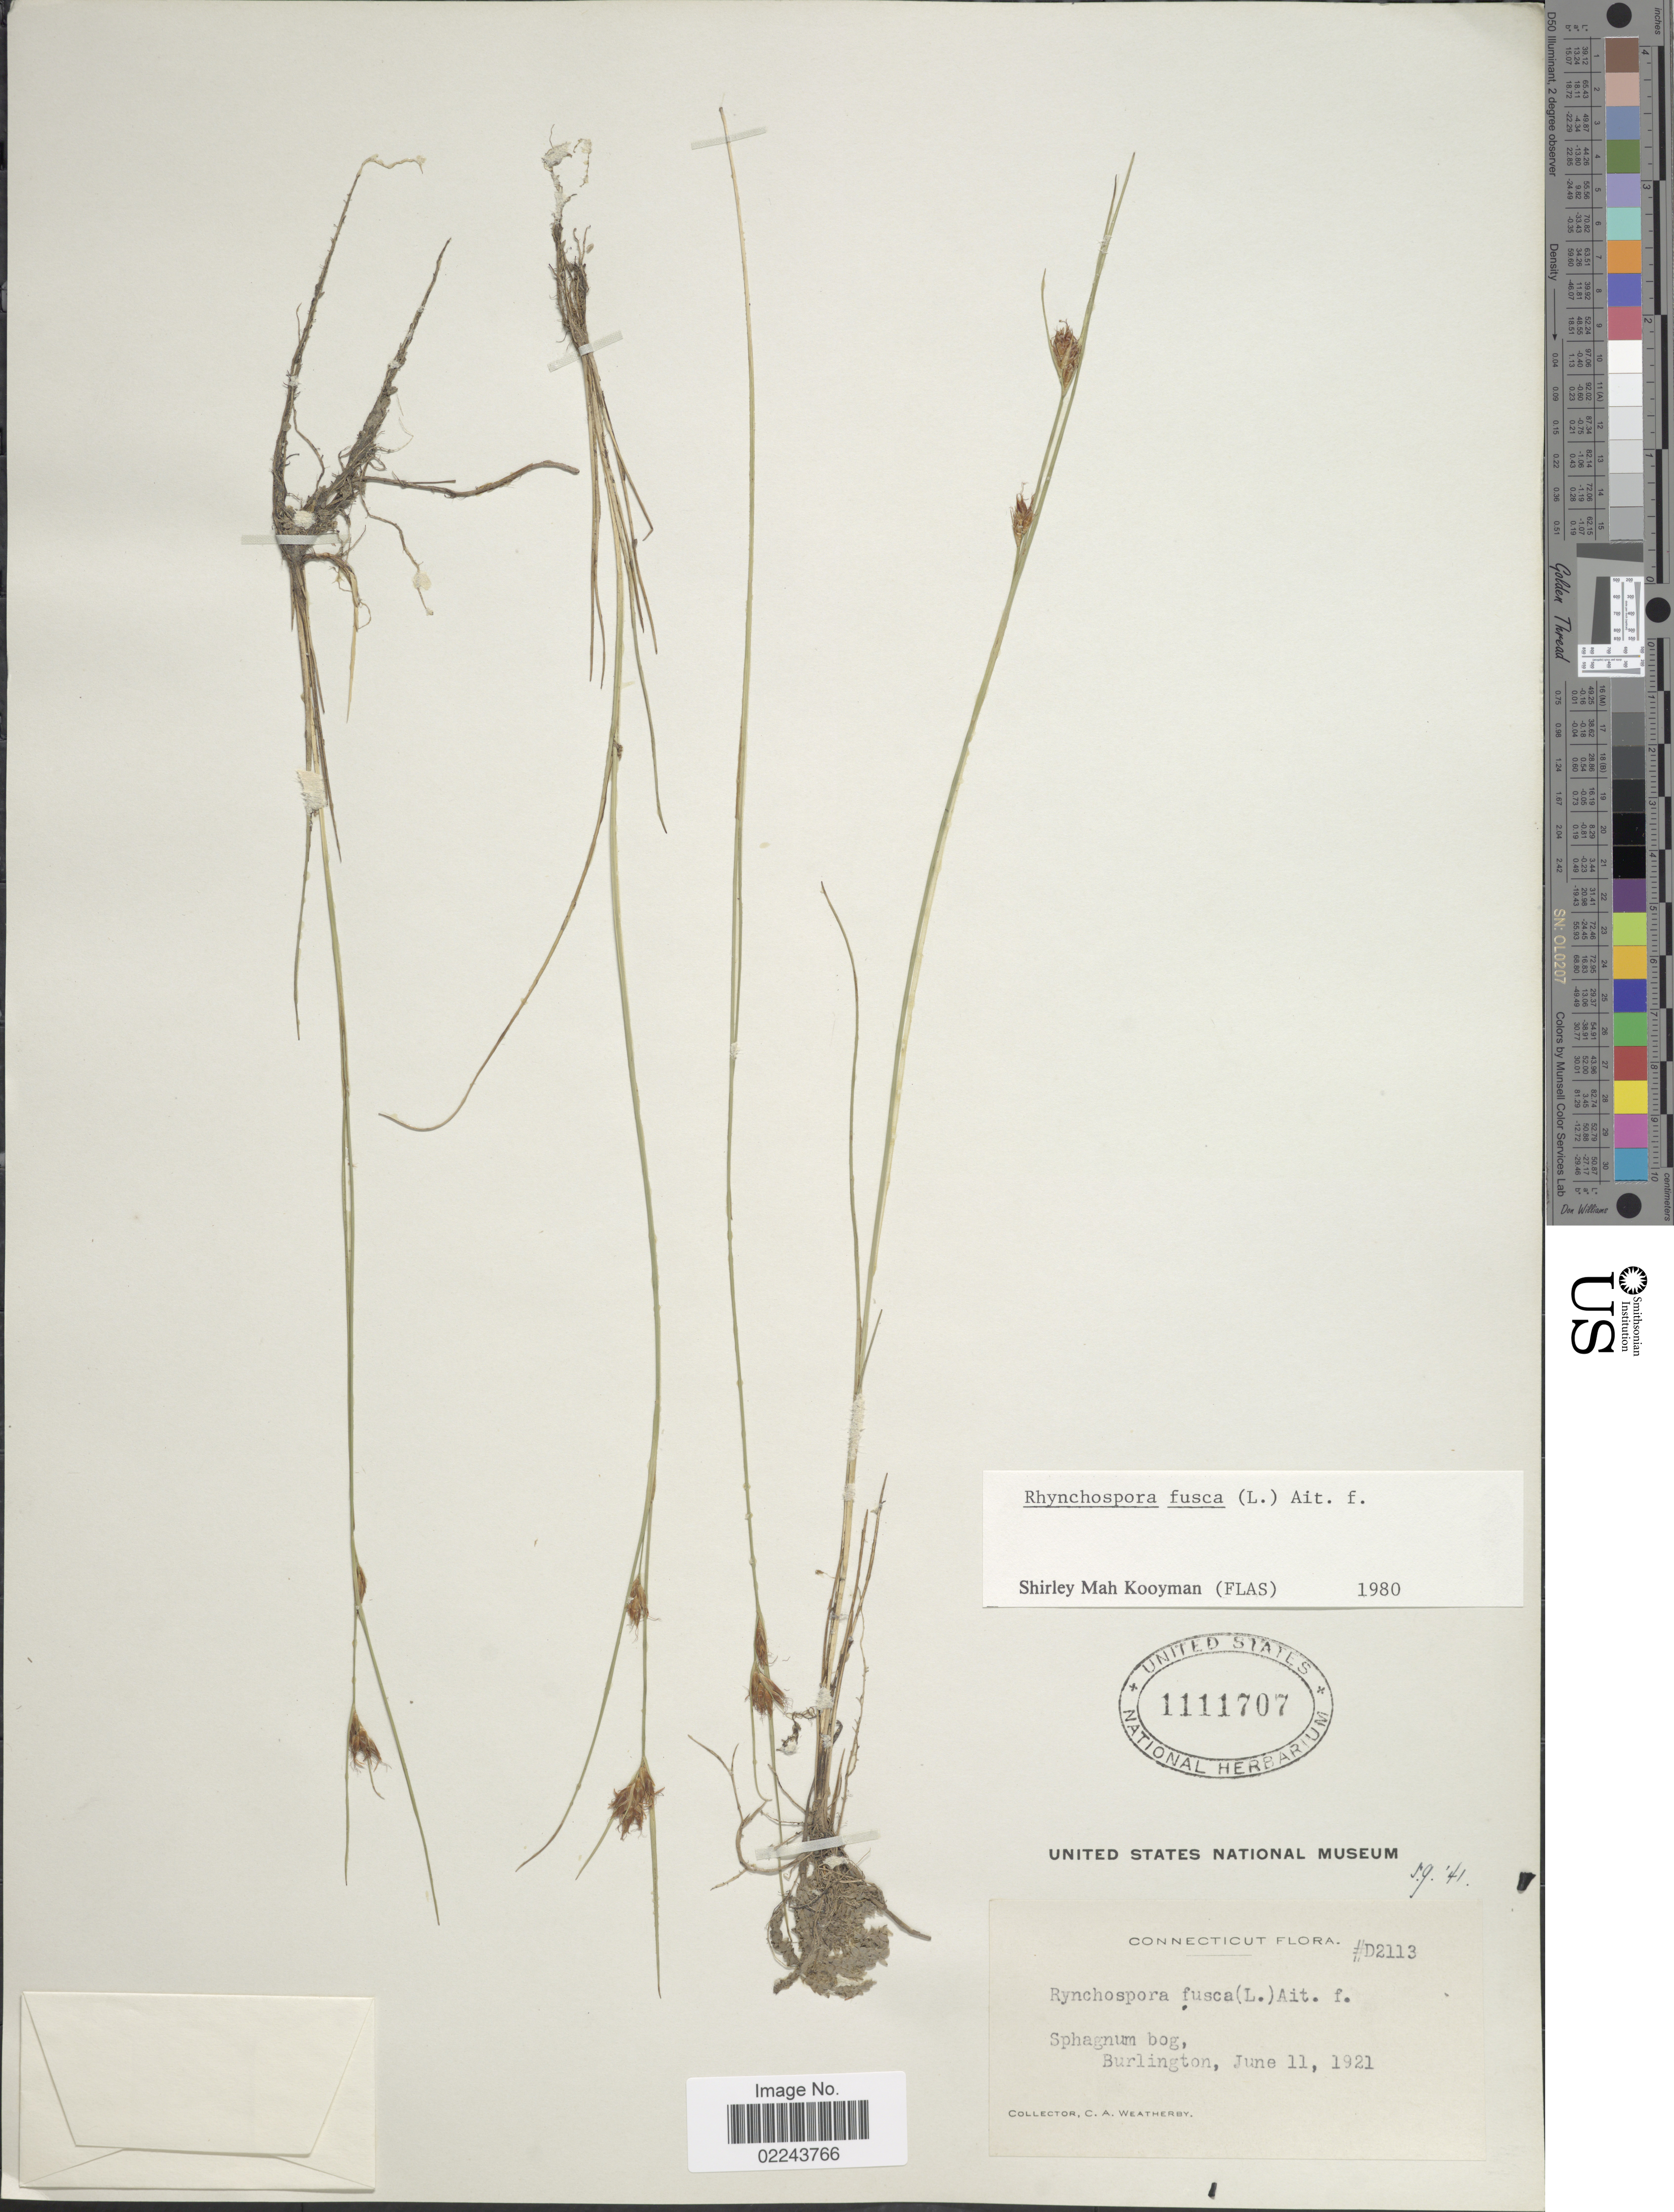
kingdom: Plantae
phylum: Tracheophyta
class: Liliopsida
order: Poales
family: Cyperaceae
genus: Rhynchospora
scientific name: Rhynchospora fusca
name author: (L.) W.T. Aiton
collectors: C. A. Weatherby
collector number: D2113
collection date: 1921-06-11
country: United States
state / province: Connecticut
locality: Burlington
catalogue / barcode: US 1111707